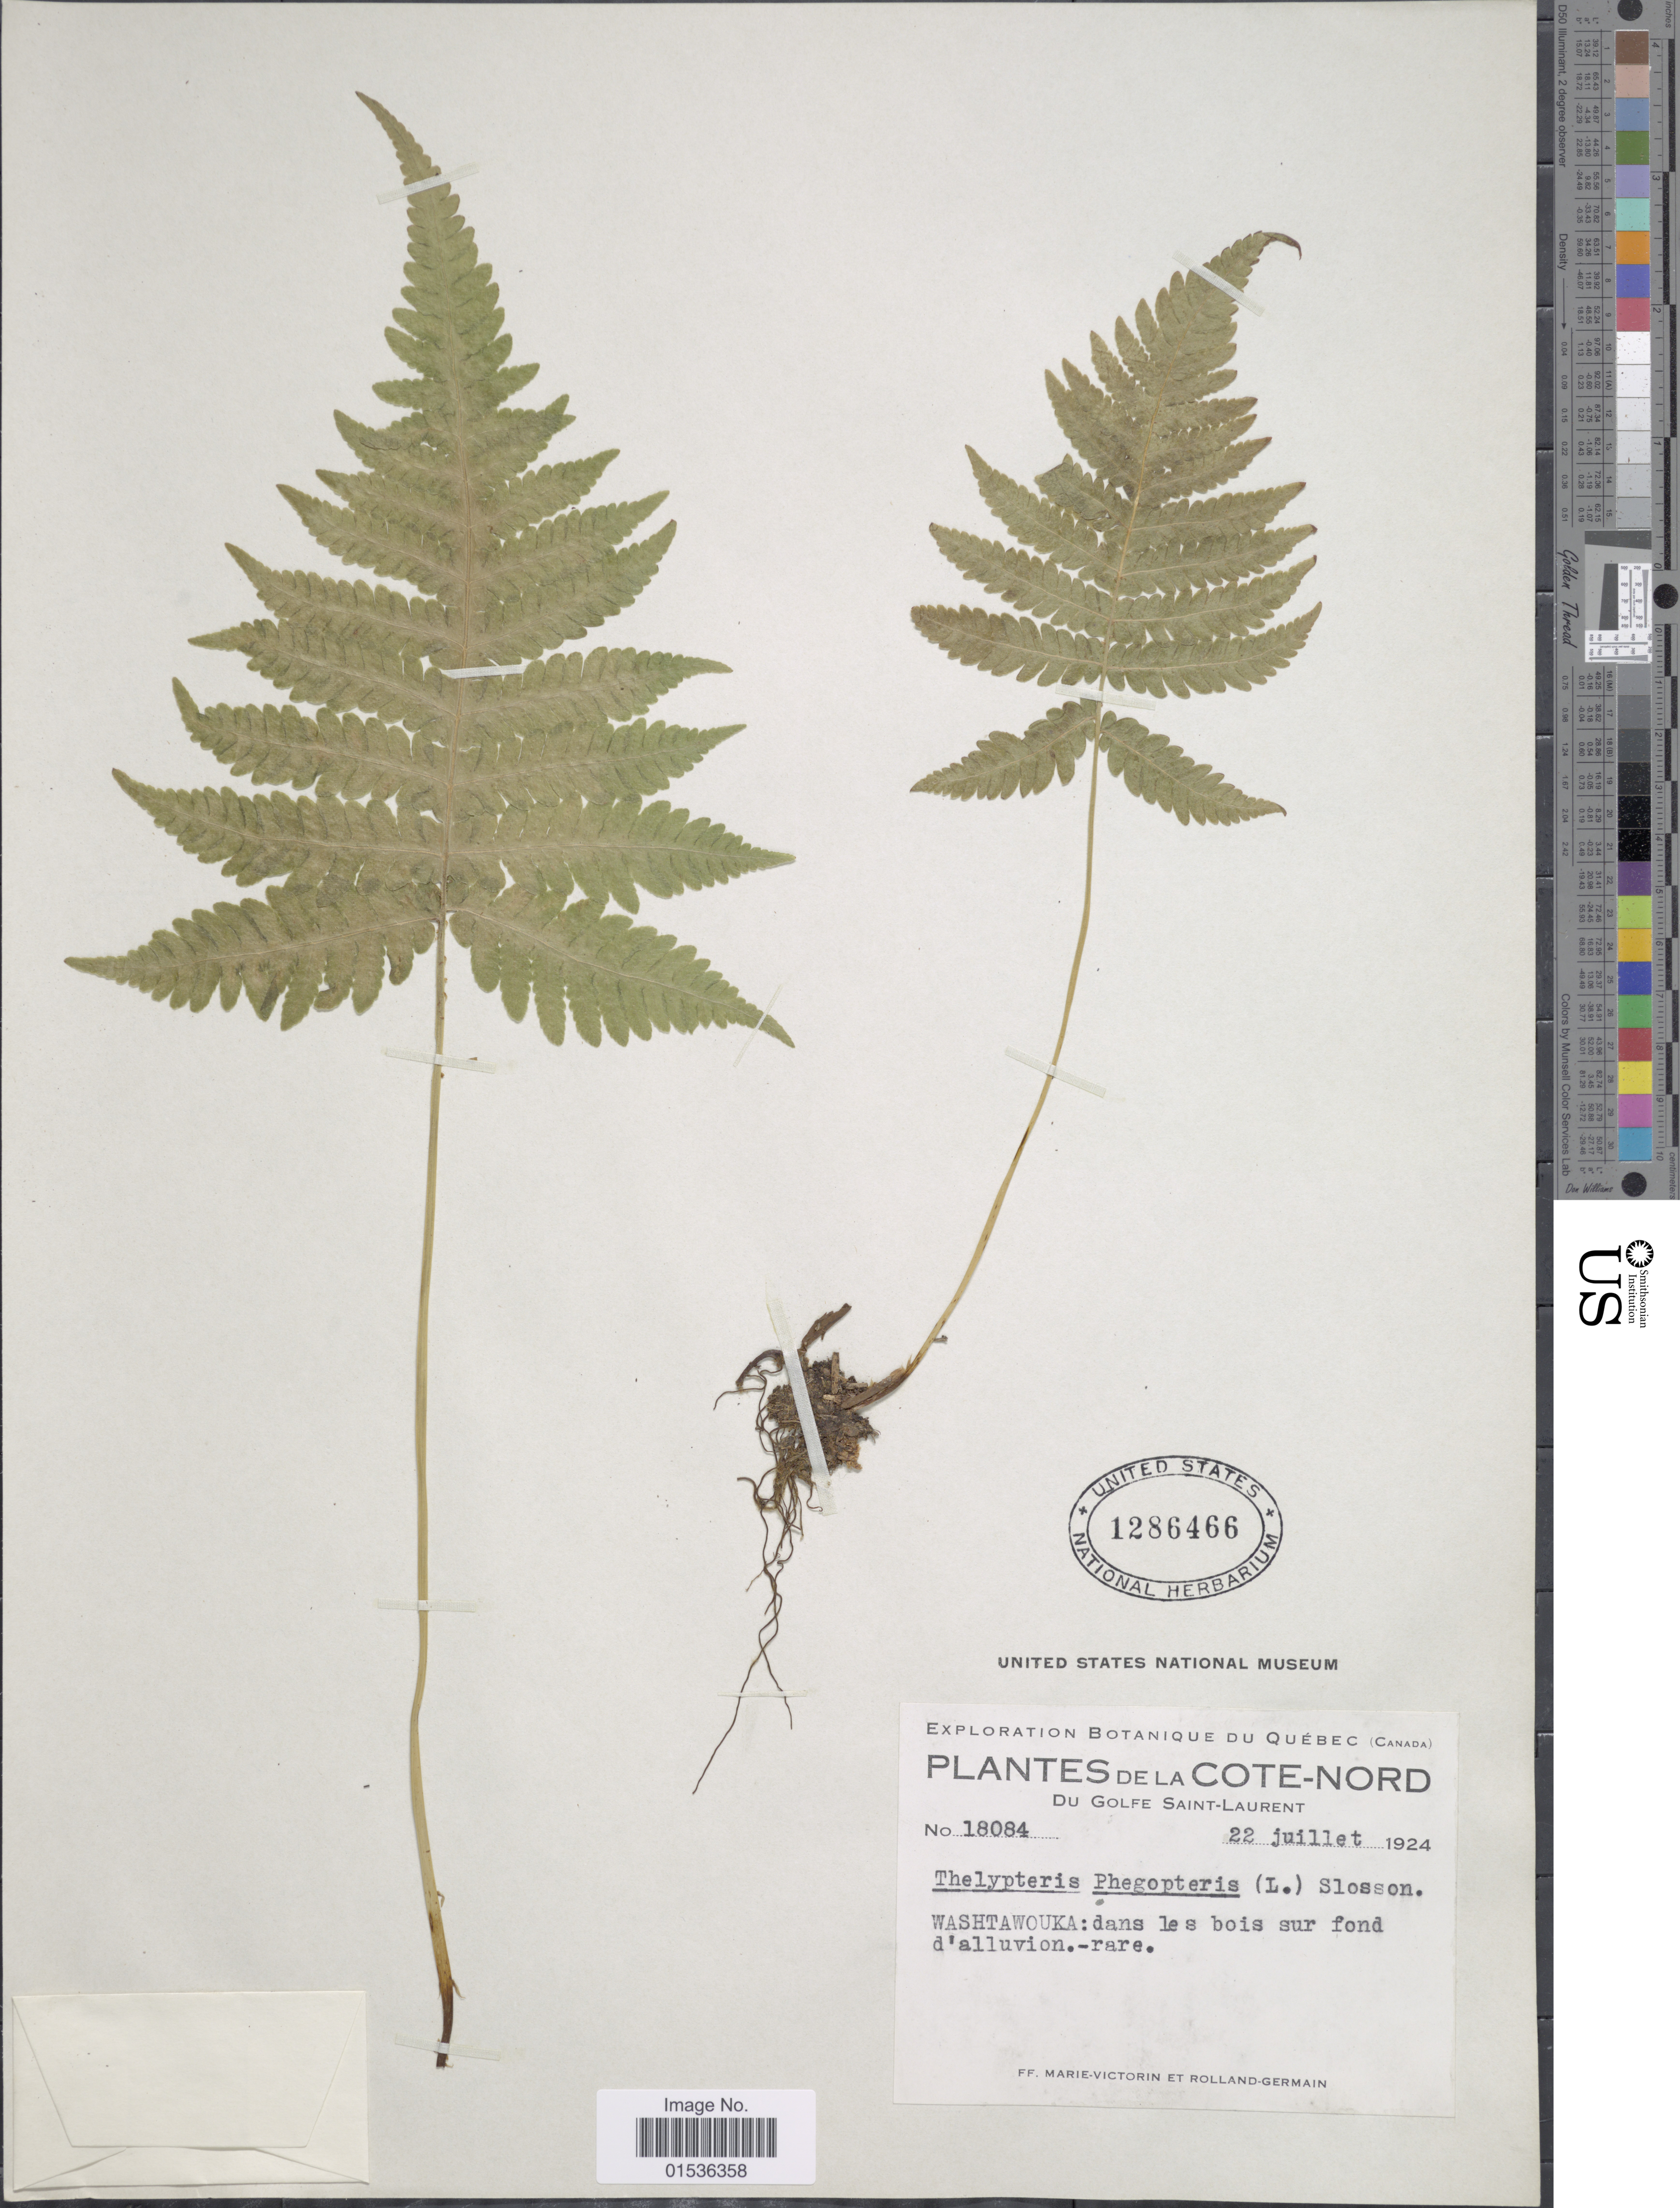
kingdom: Plantae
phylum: Tracheophyta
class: Polypodiopsida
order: Polypodiales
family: Thelypteridaceae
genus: Phegopteris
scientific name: Phegopteris connectilis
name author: (Michx.) Watt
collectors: Fr. Marie-Victorin & Rolland-Germain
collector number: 18084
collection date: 1924-07-22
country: Canada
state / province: Quebec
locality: Quebec, Golfe Saint-Laurent. Washtawouka: dans les bois dur fond d'alluvion.-rare.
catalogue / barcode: US 1286466